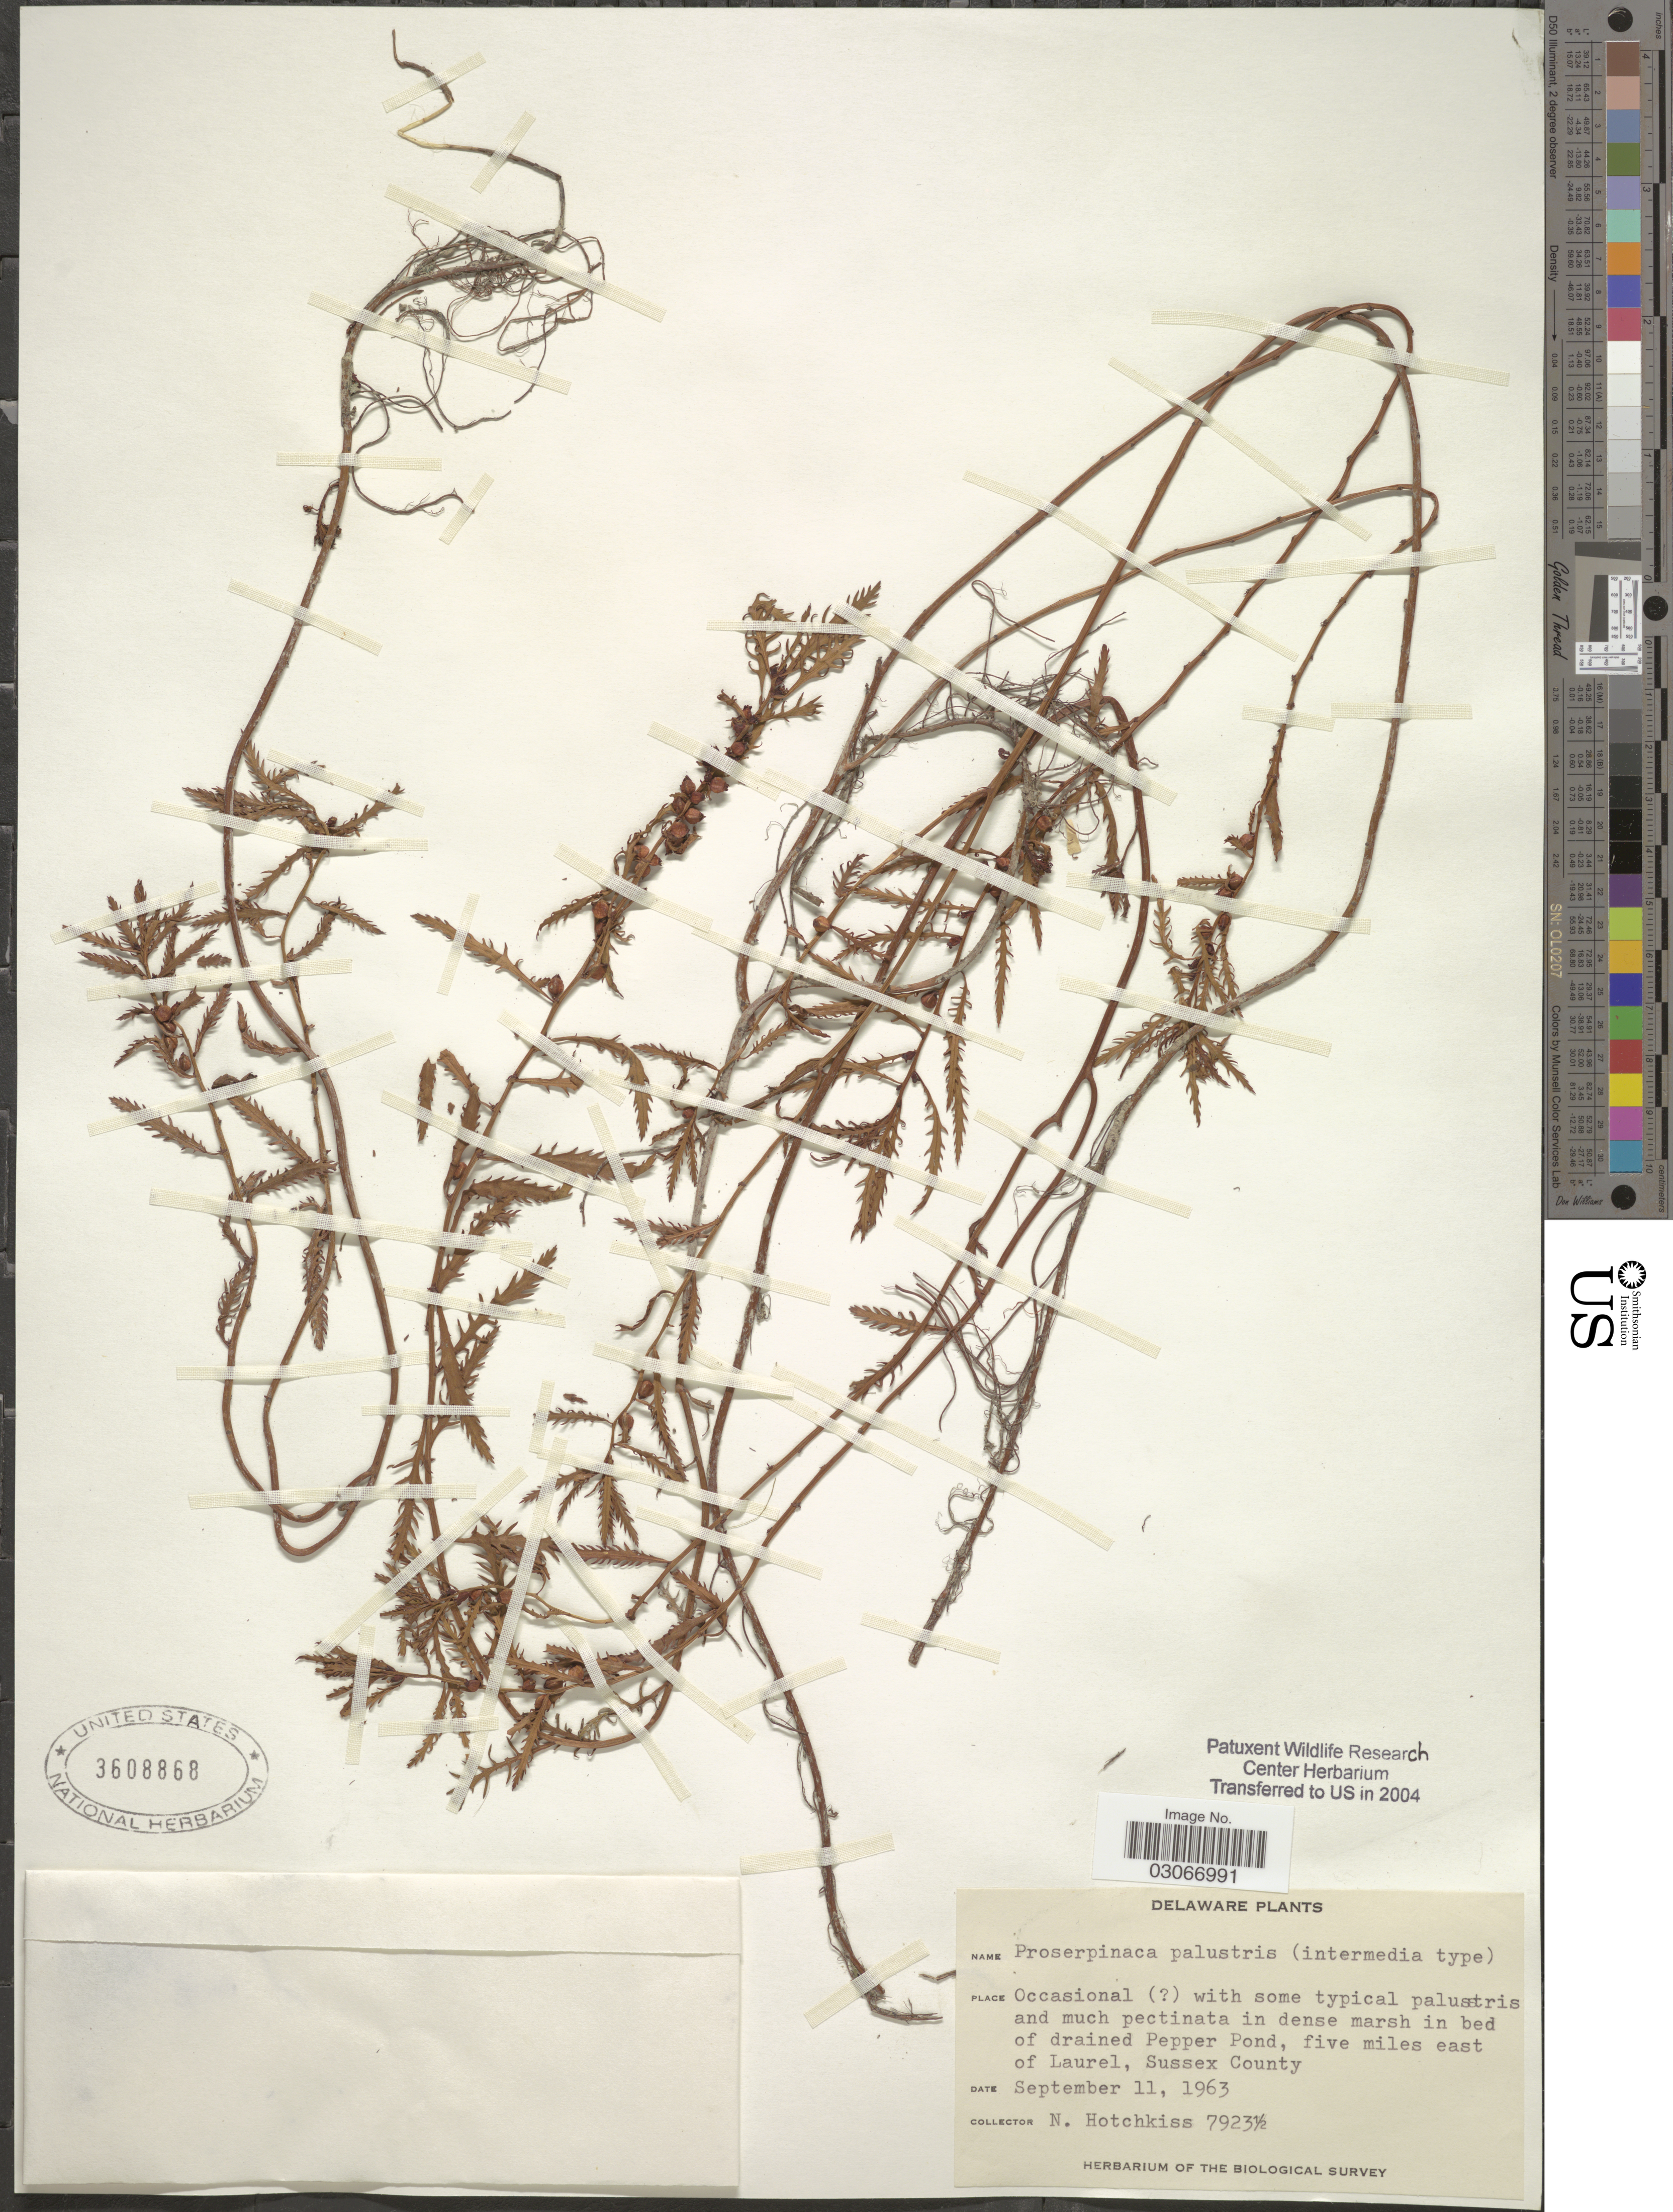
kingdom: Plantae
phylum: Tracheophyta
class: Magnoliopsida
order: Saxifragales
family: Haloragaceae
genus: Proserpinaca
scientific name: Proserpinaca palustris var. crebra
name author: Fernald & Griscom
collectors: N. Hotchkiss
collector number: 7923½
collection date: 1963-09-11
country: United States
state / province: Delaware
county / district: Sussex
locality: In bed of drained Pepper Pond, five miles east of Laurel, Sussex County.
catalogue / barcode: US 3608868